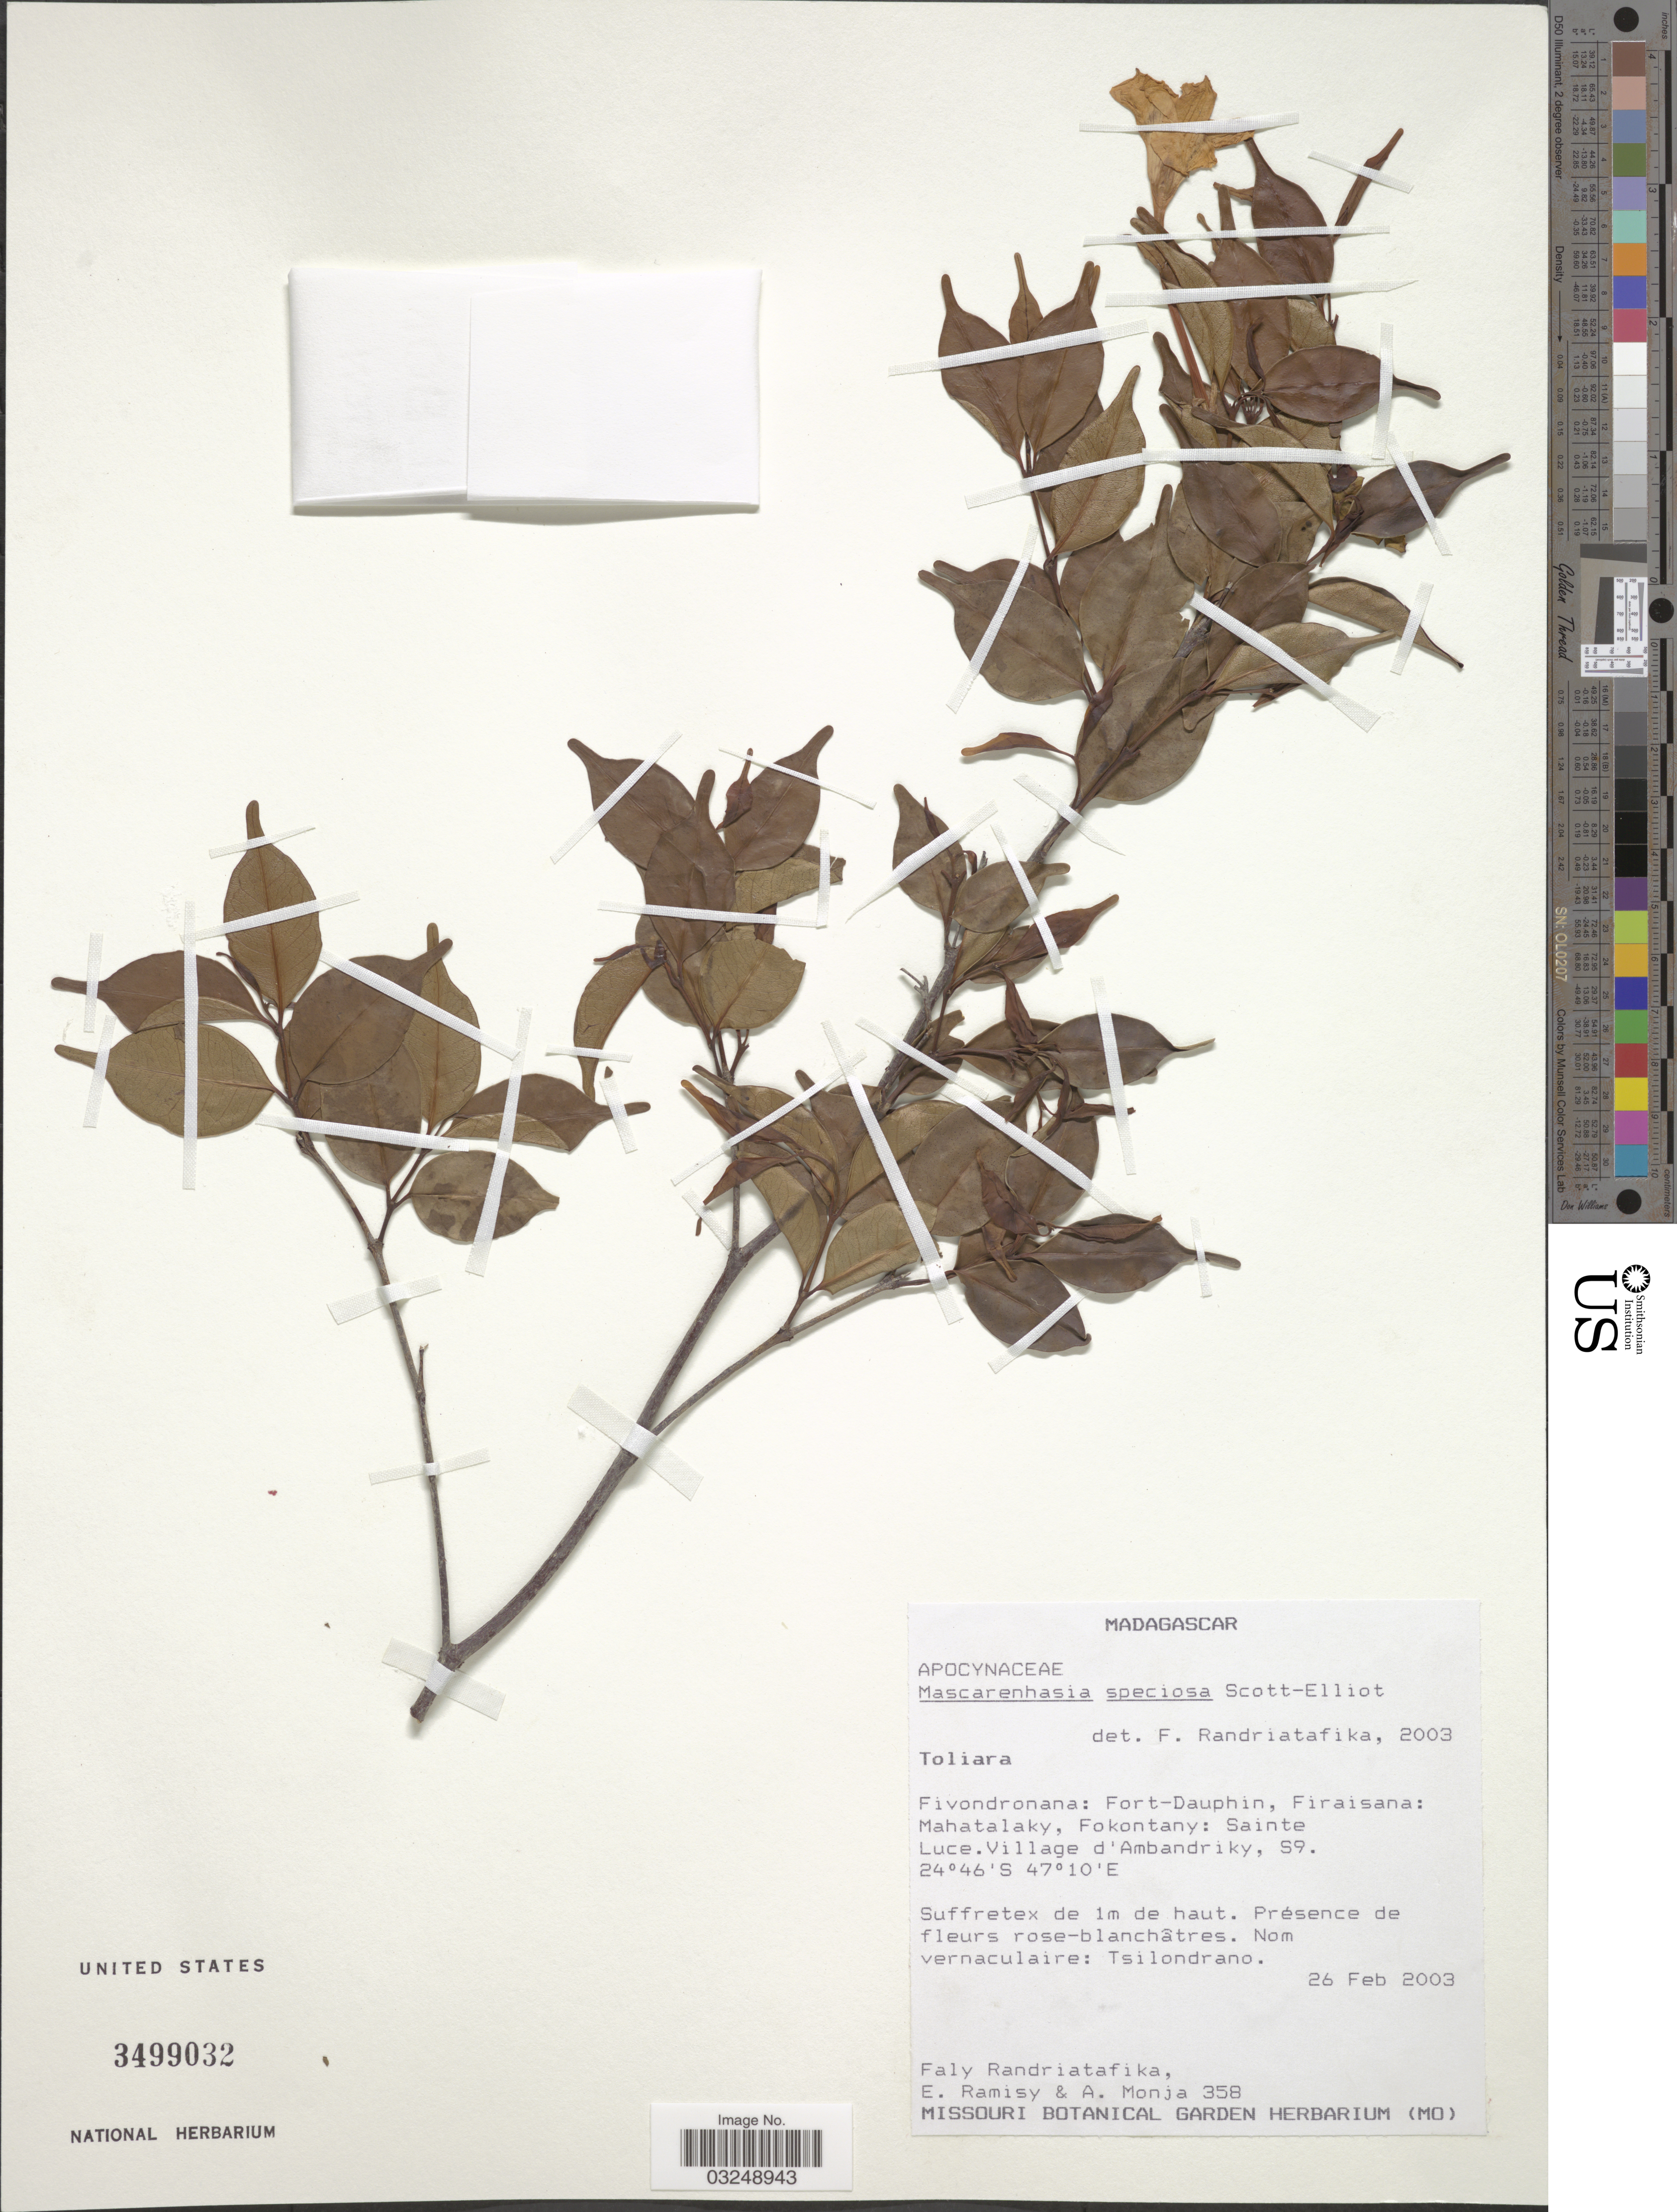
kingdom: Plantae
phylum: Tracheophyta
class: Magnoliopsida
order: Gentianales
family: Apocynaceae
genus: Mascarenhasia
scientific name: Mascarenhasia speciosa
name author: Scott Elliot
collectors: F. Randriatafika, E. Ramisy & A. Monja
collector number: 358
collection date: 2003-02-26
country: Madagascar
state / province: Anosy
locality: Fivondronana: Fort-Dauphin, Firaisana: Mahatalaky, Fokontany: Sainte Luce. Village d'Ambandriky, S9.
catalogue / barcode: US 3499032